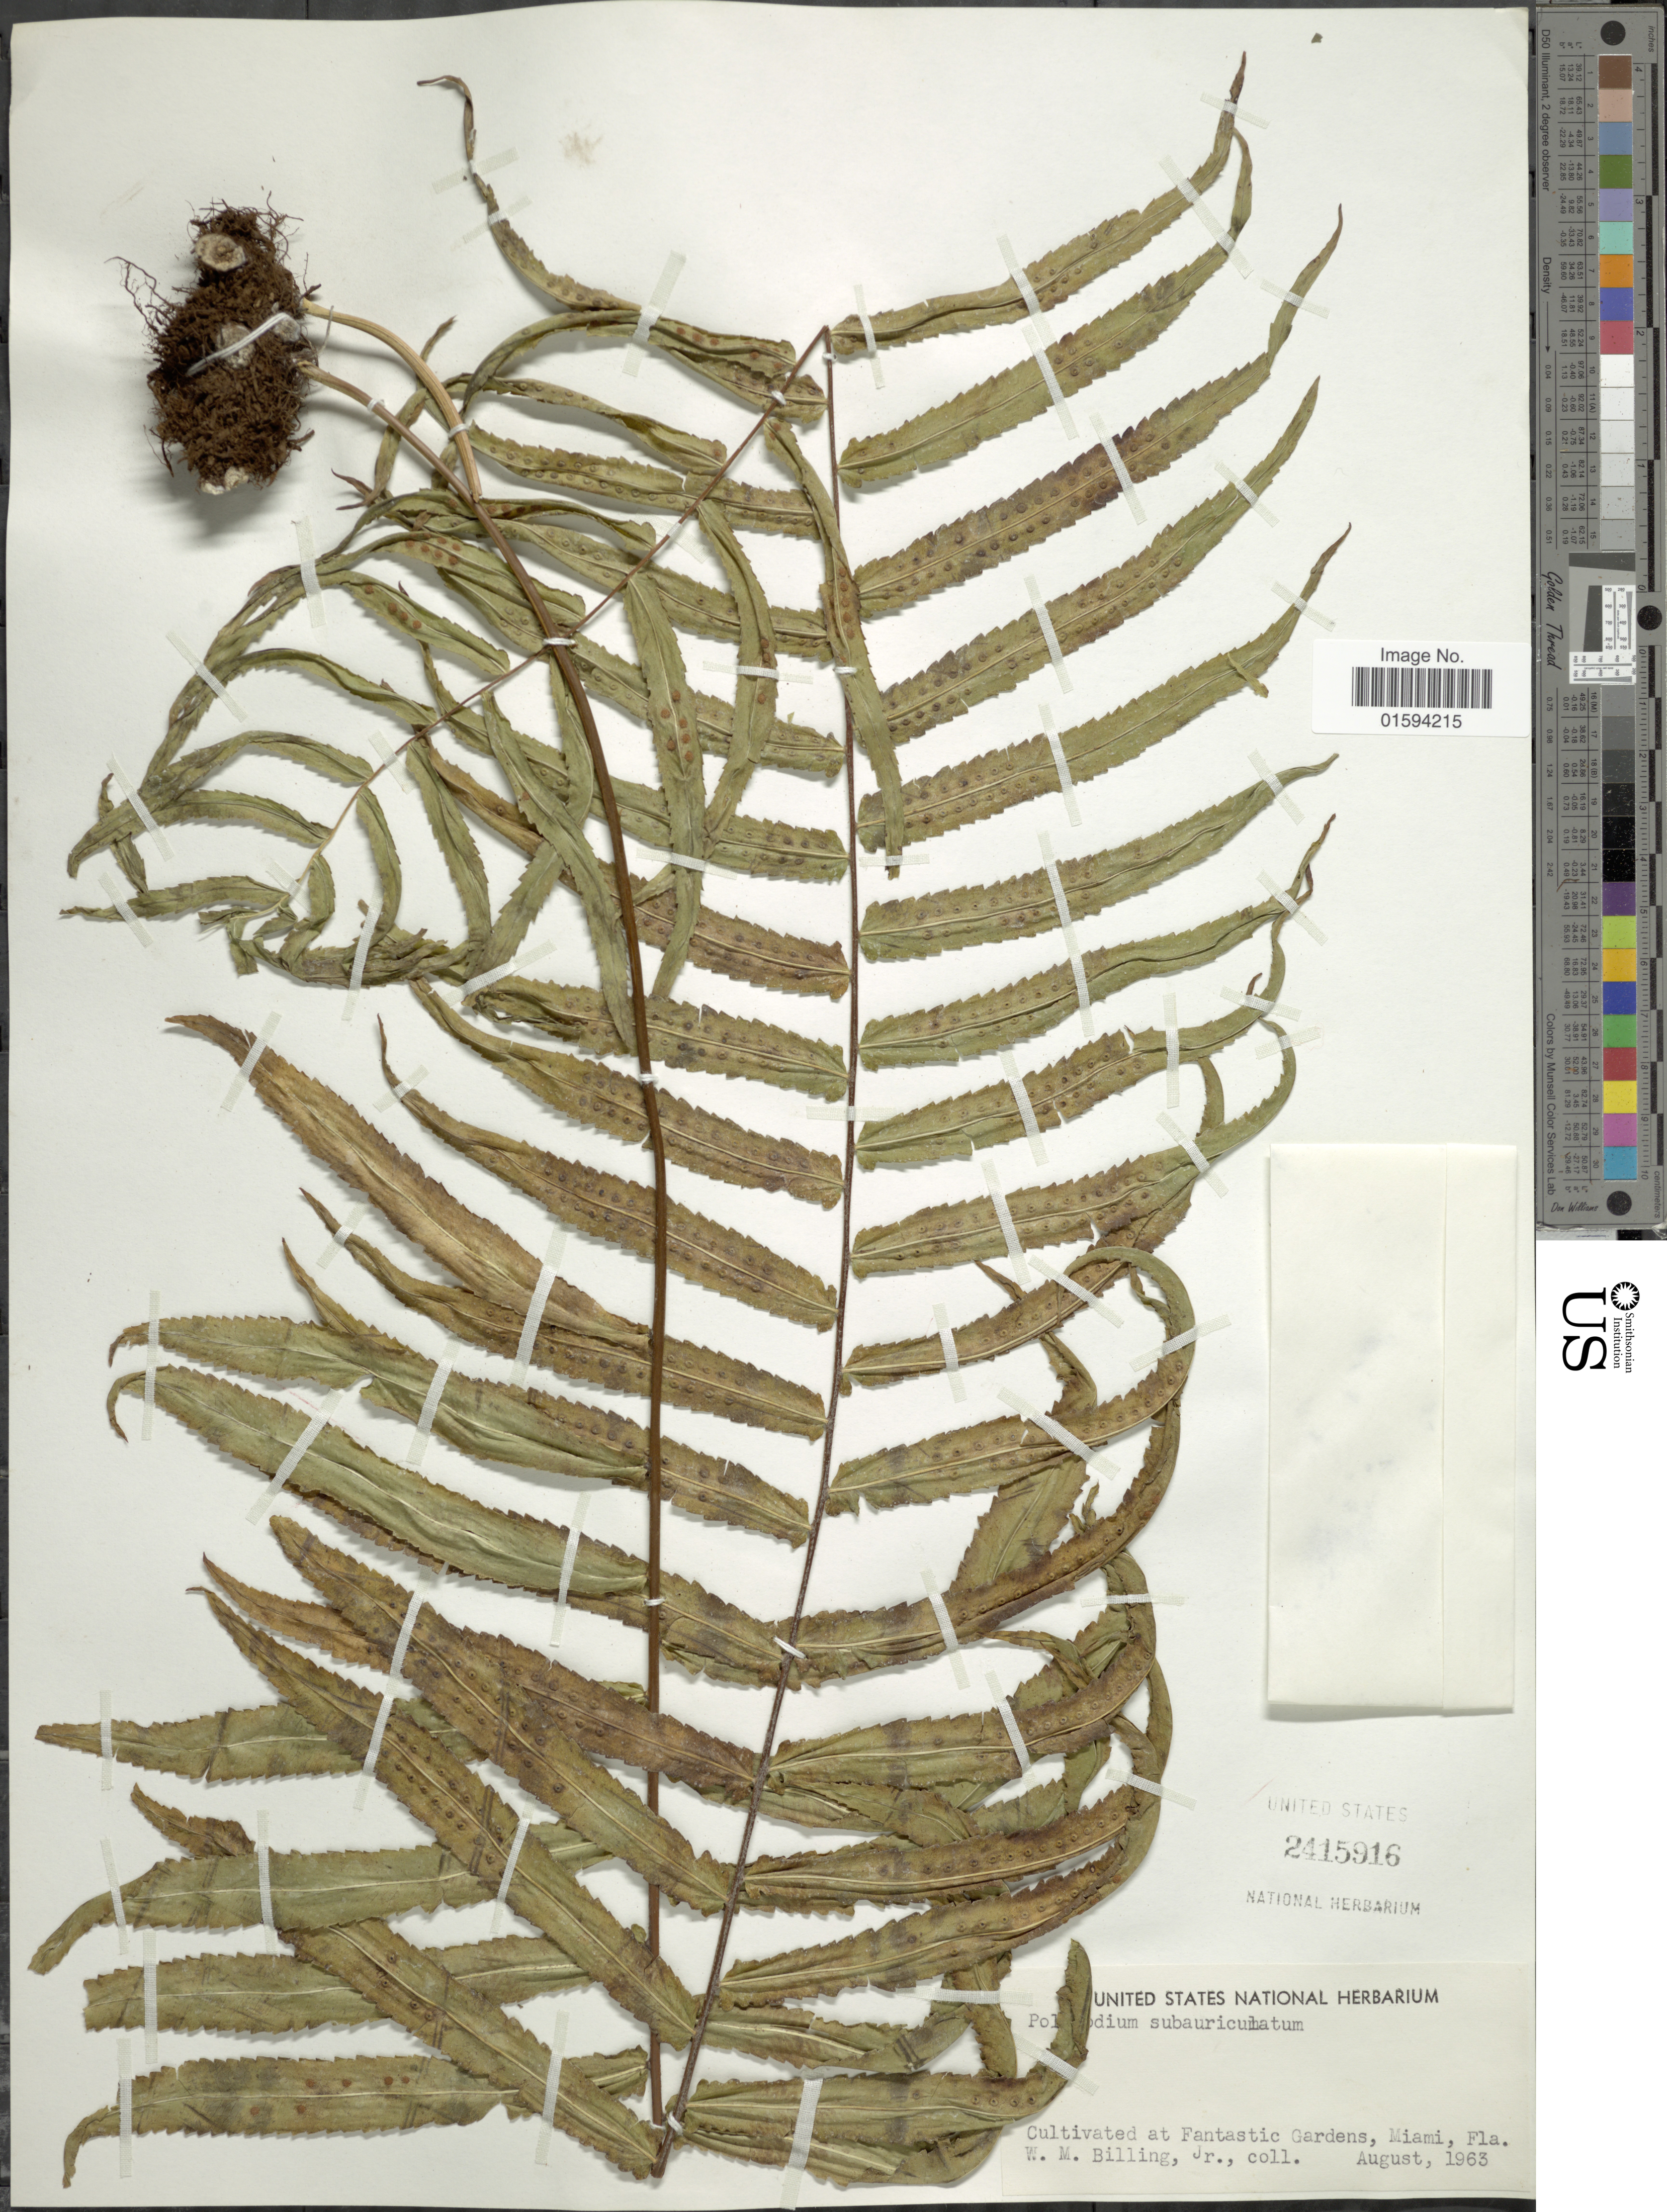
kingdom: Plantae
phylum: Tracheophyta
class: Polypodiopsida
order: Polypodiales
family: Polypodiaceae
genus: Polypodium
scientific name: Polypodium subauriculatum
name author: Blume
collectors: W. Billing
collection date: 1963-08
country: United States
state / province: Florida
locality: At Fantastic Gardens, Miami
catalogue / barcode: US 2415916